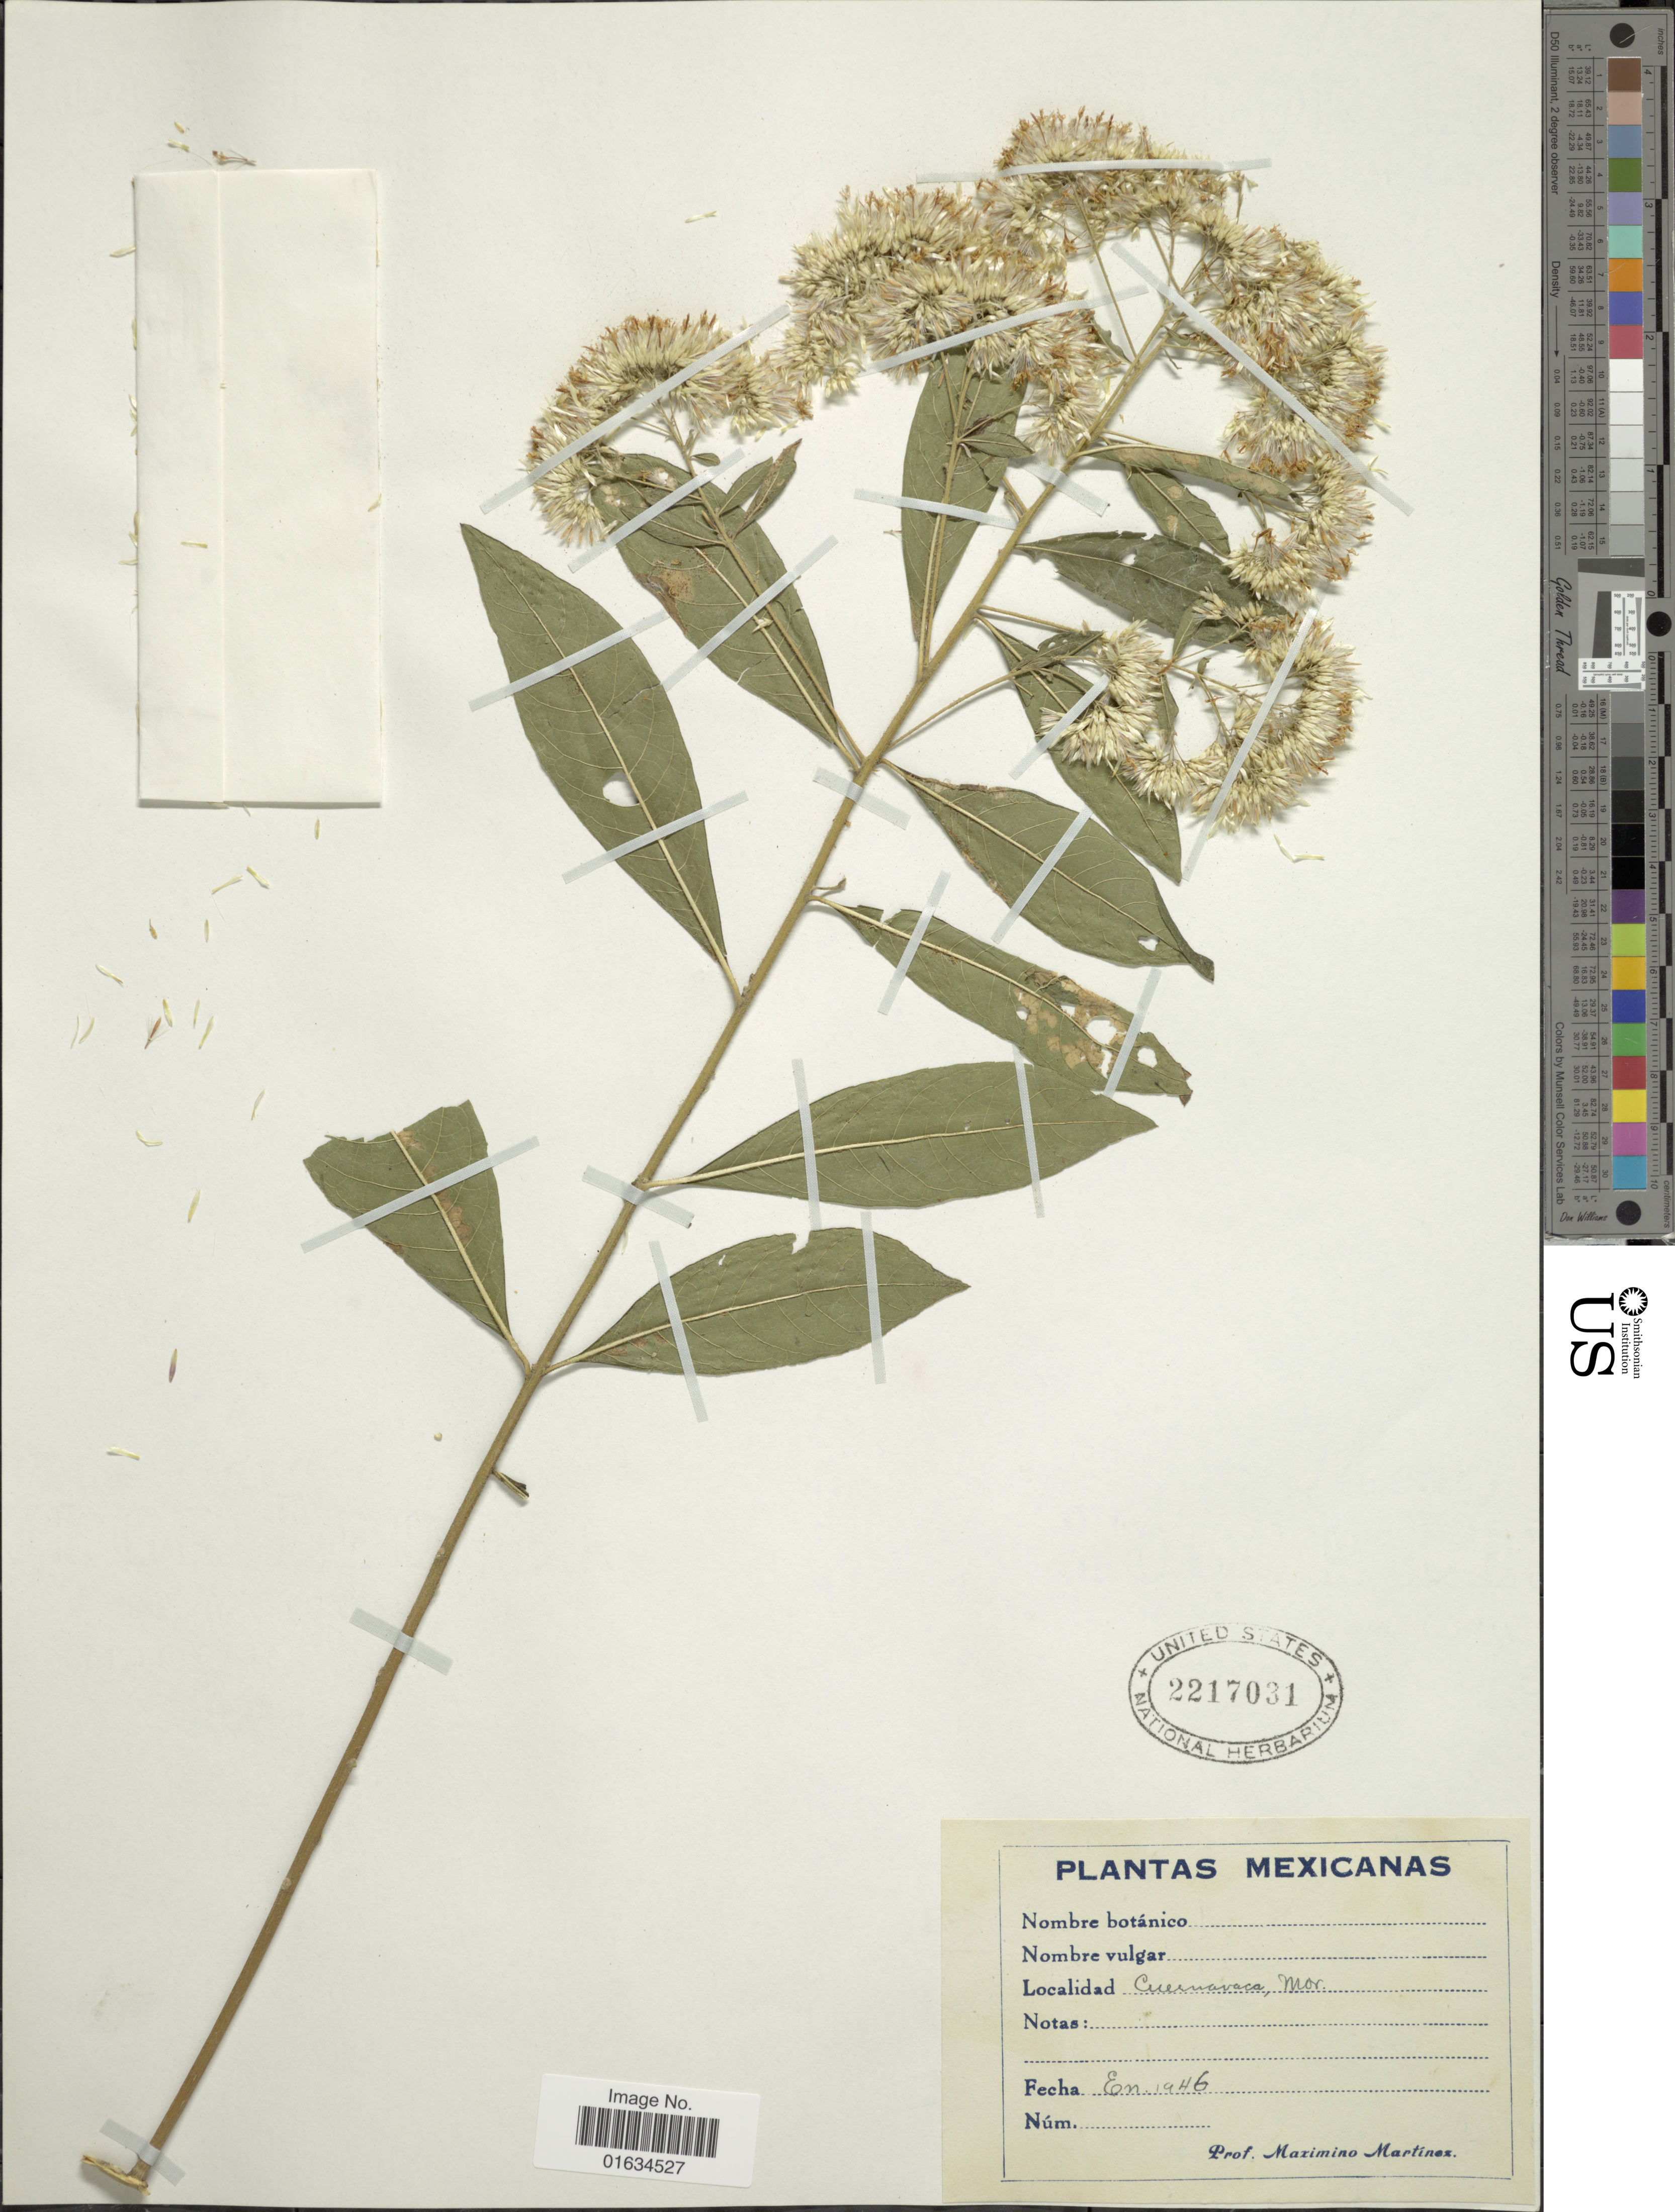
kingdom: Plantae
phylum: Tracheophyta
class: Magnoliopsida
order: Asterales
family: Asteraceae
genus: Eremosis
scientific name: Eremosis pallens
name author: (Sch. Bip.) Gleason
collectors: M. Martinez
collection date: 1946-01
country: Mexico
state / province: Morelos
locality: Cuernavaca, Mor.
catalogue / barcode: US 2217031